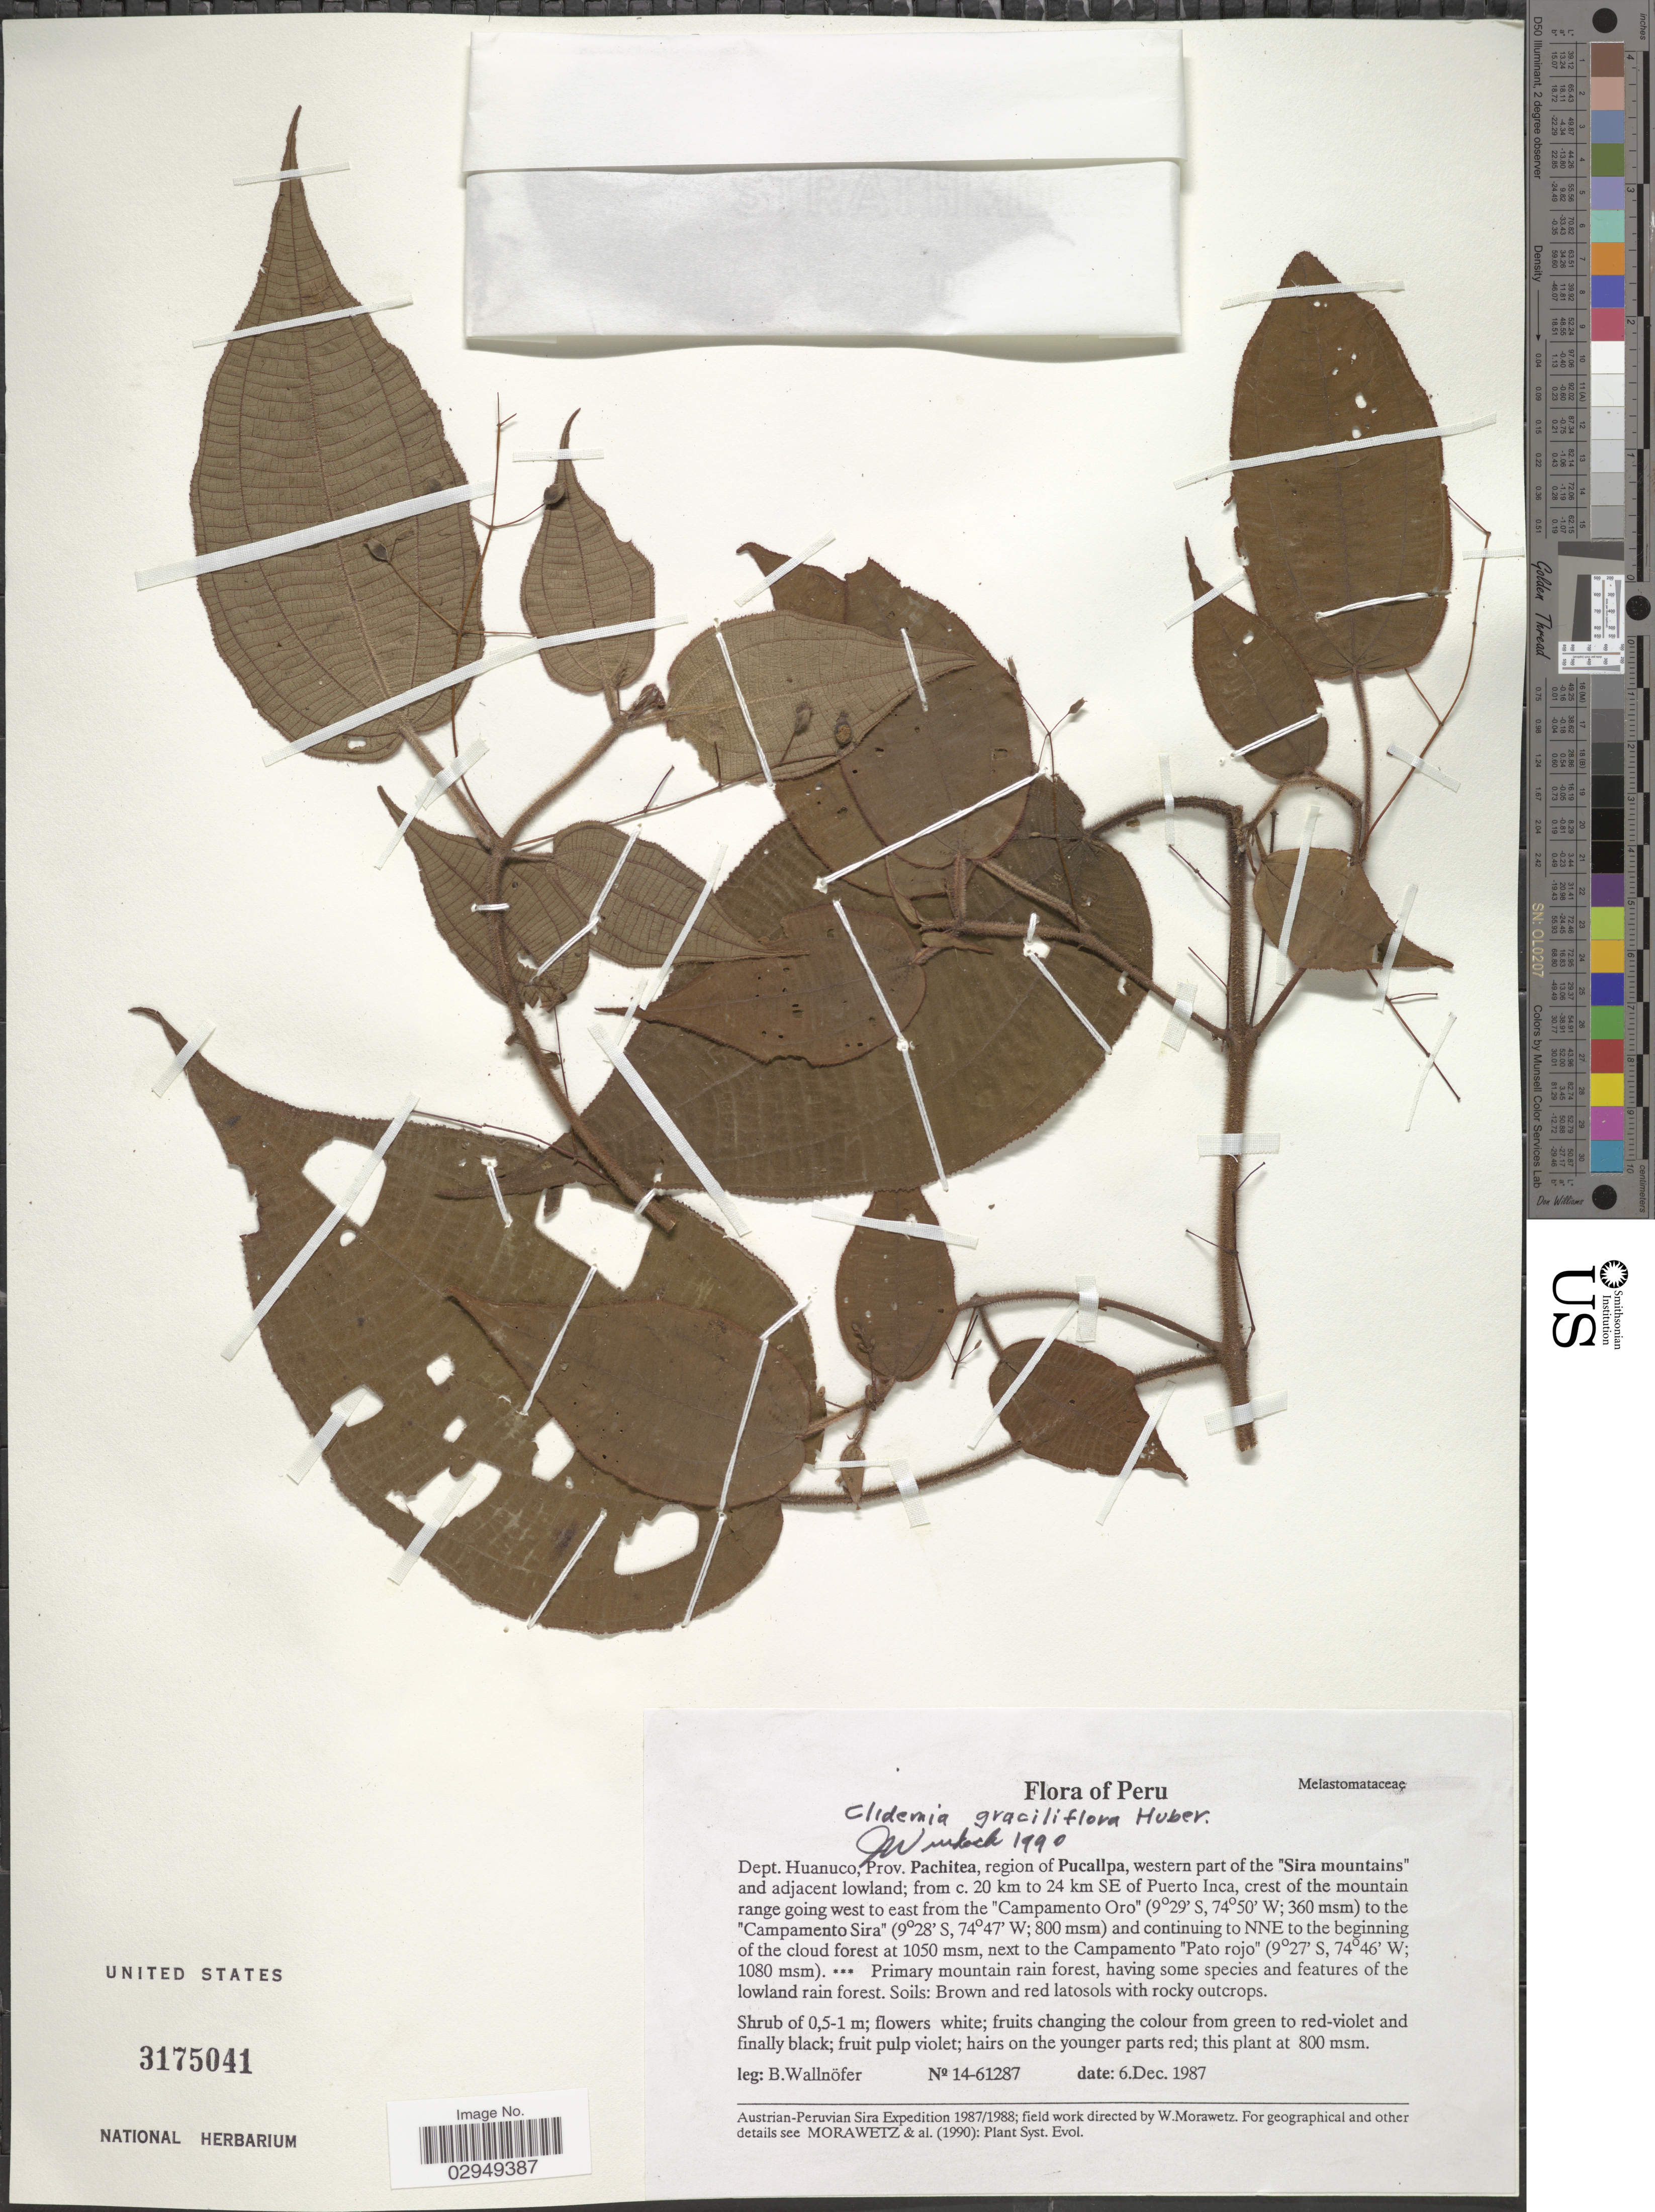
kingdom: Plantae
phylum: Tracheophyta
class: Magnoliopsida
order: Myrtales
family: Melastomataceae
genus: Clidemia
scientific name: Clidemia graciliflora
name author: Huber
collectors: B. Wallnöfer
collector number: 14-61287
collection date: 1987-12-06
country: Peru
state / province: Huánuco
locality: Dept. Huanuco, Prov. Pachitea, region of Pucallpa, western part of the "Sira mountains" and adjacent lowland; from c. 20 km to 24 km SE of Puerto Inca, crest of the mountain range going west to east from the "Campamento Oro" to the "Campamento Sira" and continuing to NNE to the beginning of the cloud forest, next to the Campamento "Pato rojo".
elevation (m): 800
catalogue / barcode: US 3175041